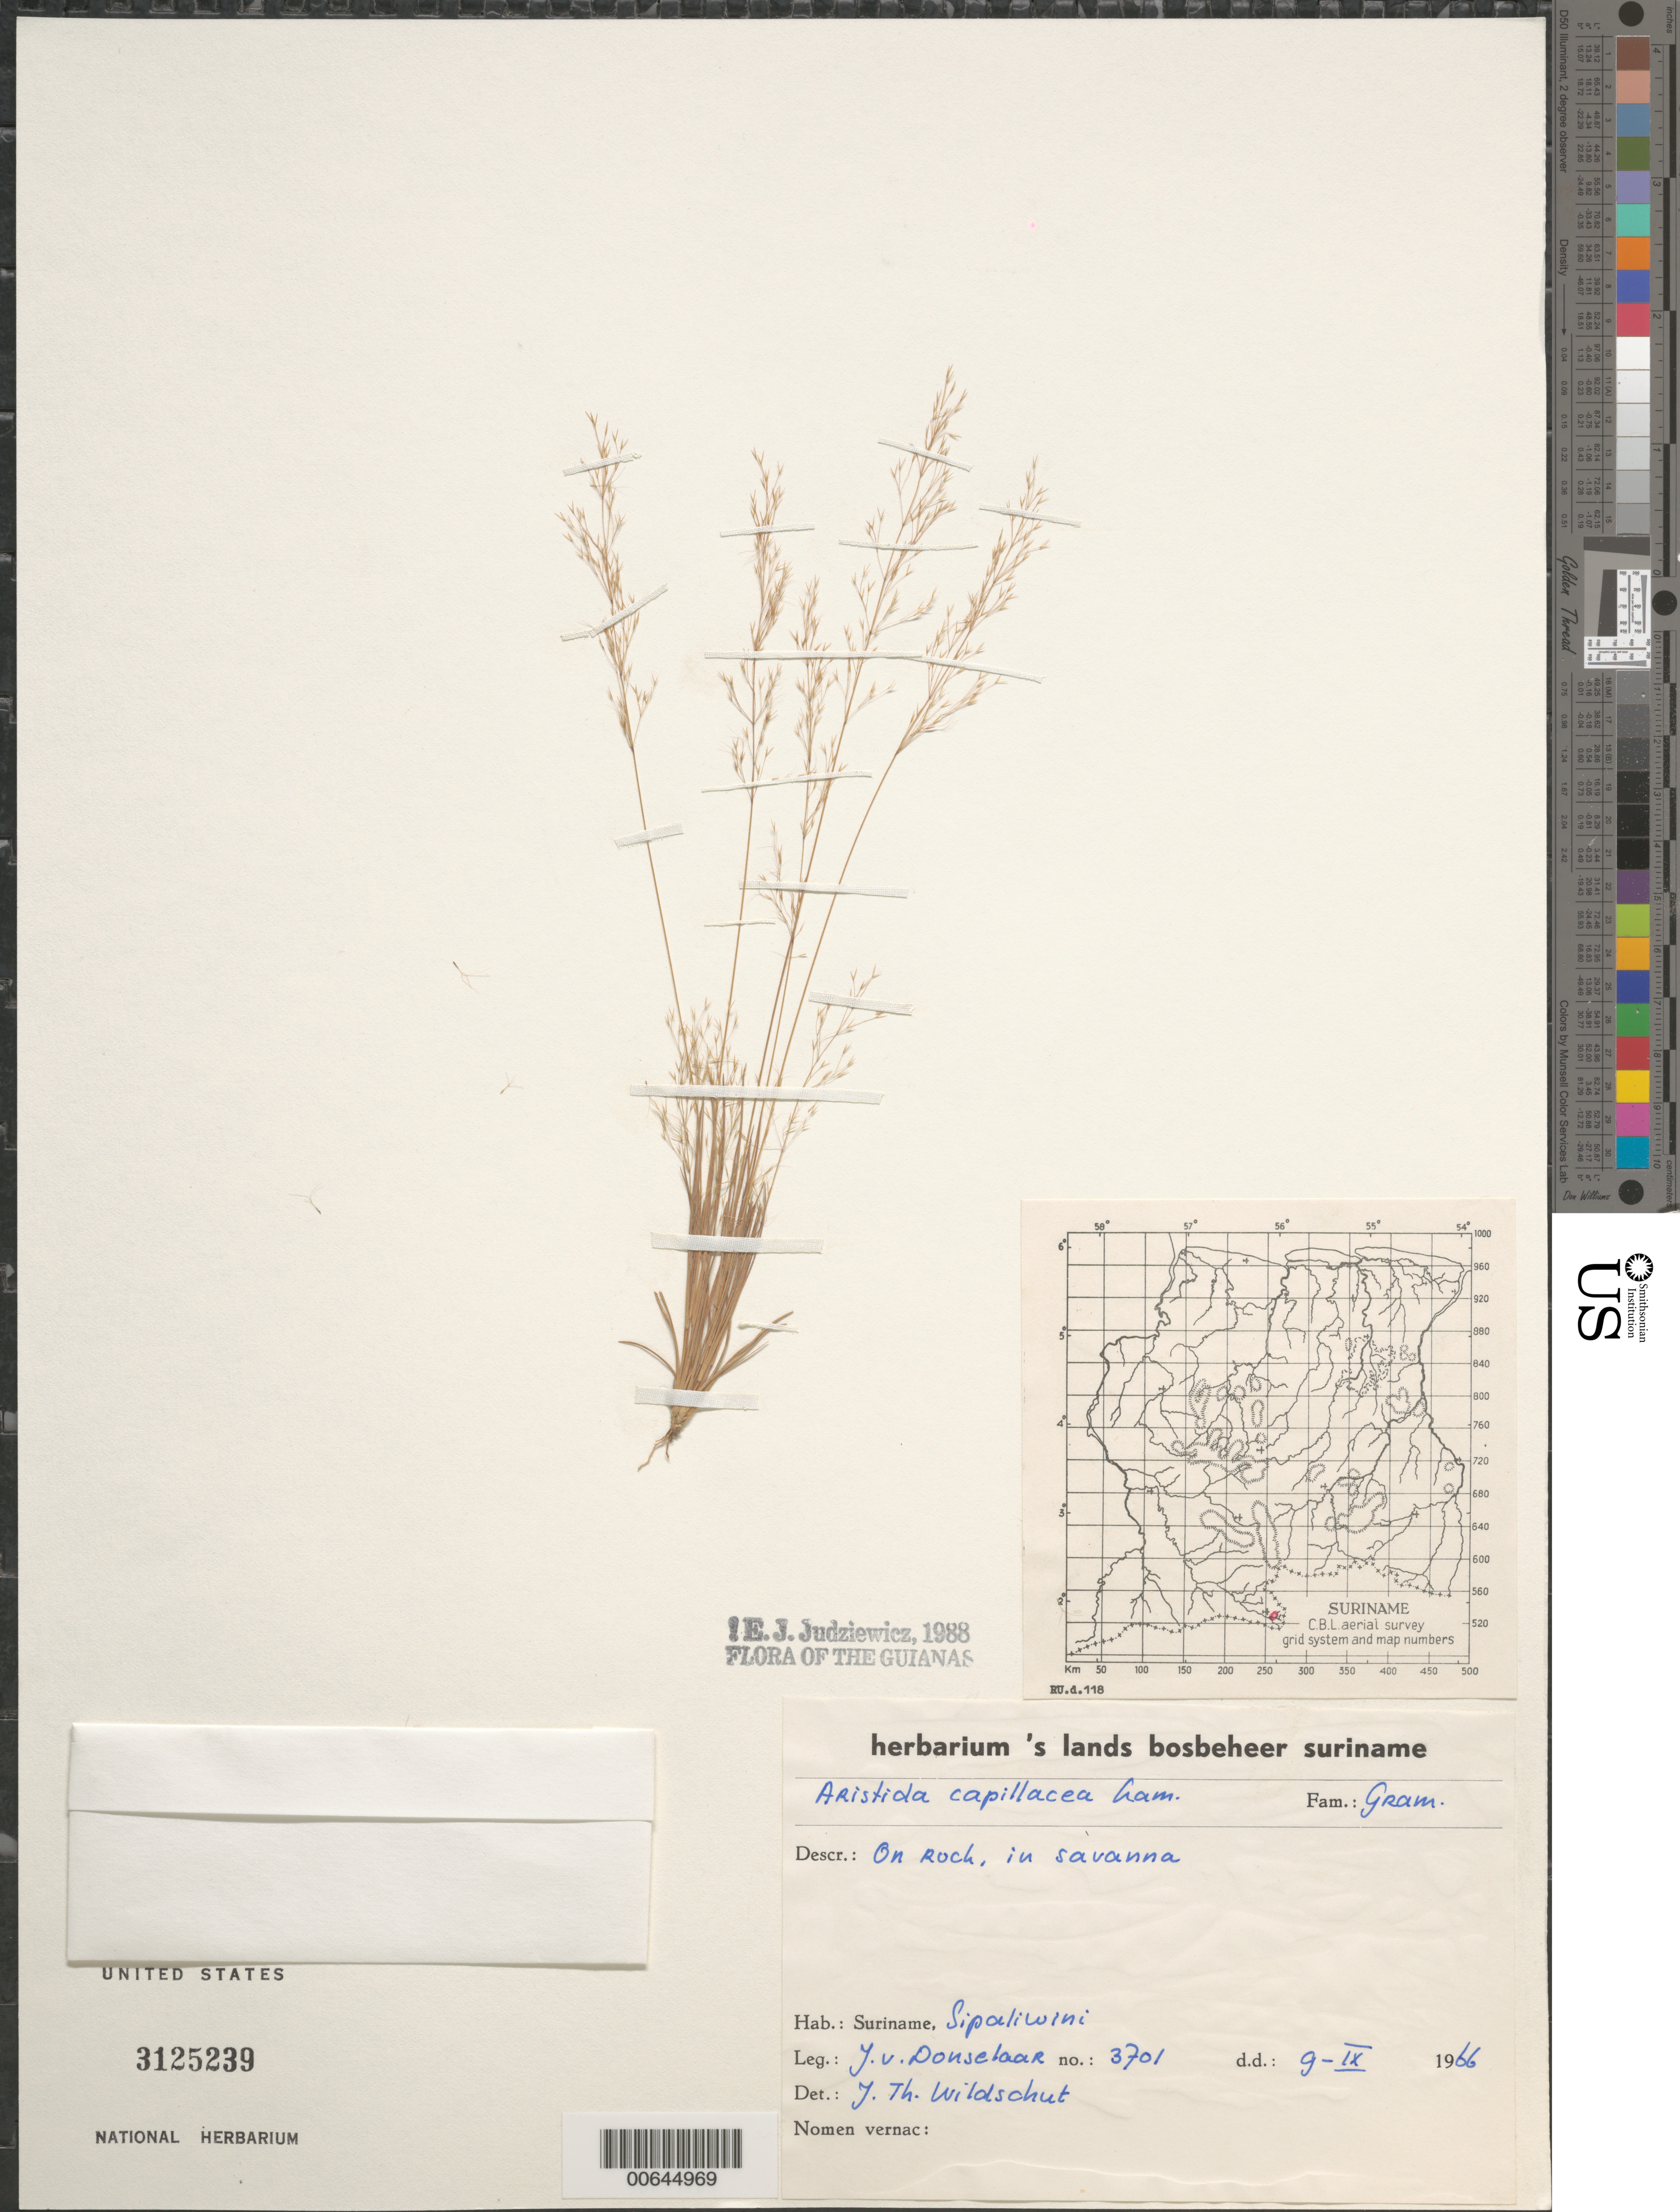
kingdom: Plantae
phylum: Tracheophyta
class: Liliopsida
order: Poales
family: Poaceae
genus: Aristida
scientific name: Aristida capillacea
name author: Lam.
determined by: Judziewicz, E. J.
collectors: J. Donselaar & T. Wildschut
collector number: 3701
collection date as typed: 9-Sep-66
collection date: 1966-09-09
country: Suriname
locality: Sipaliwini Savanna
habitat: On rock on savanna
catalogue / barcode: US 3125239